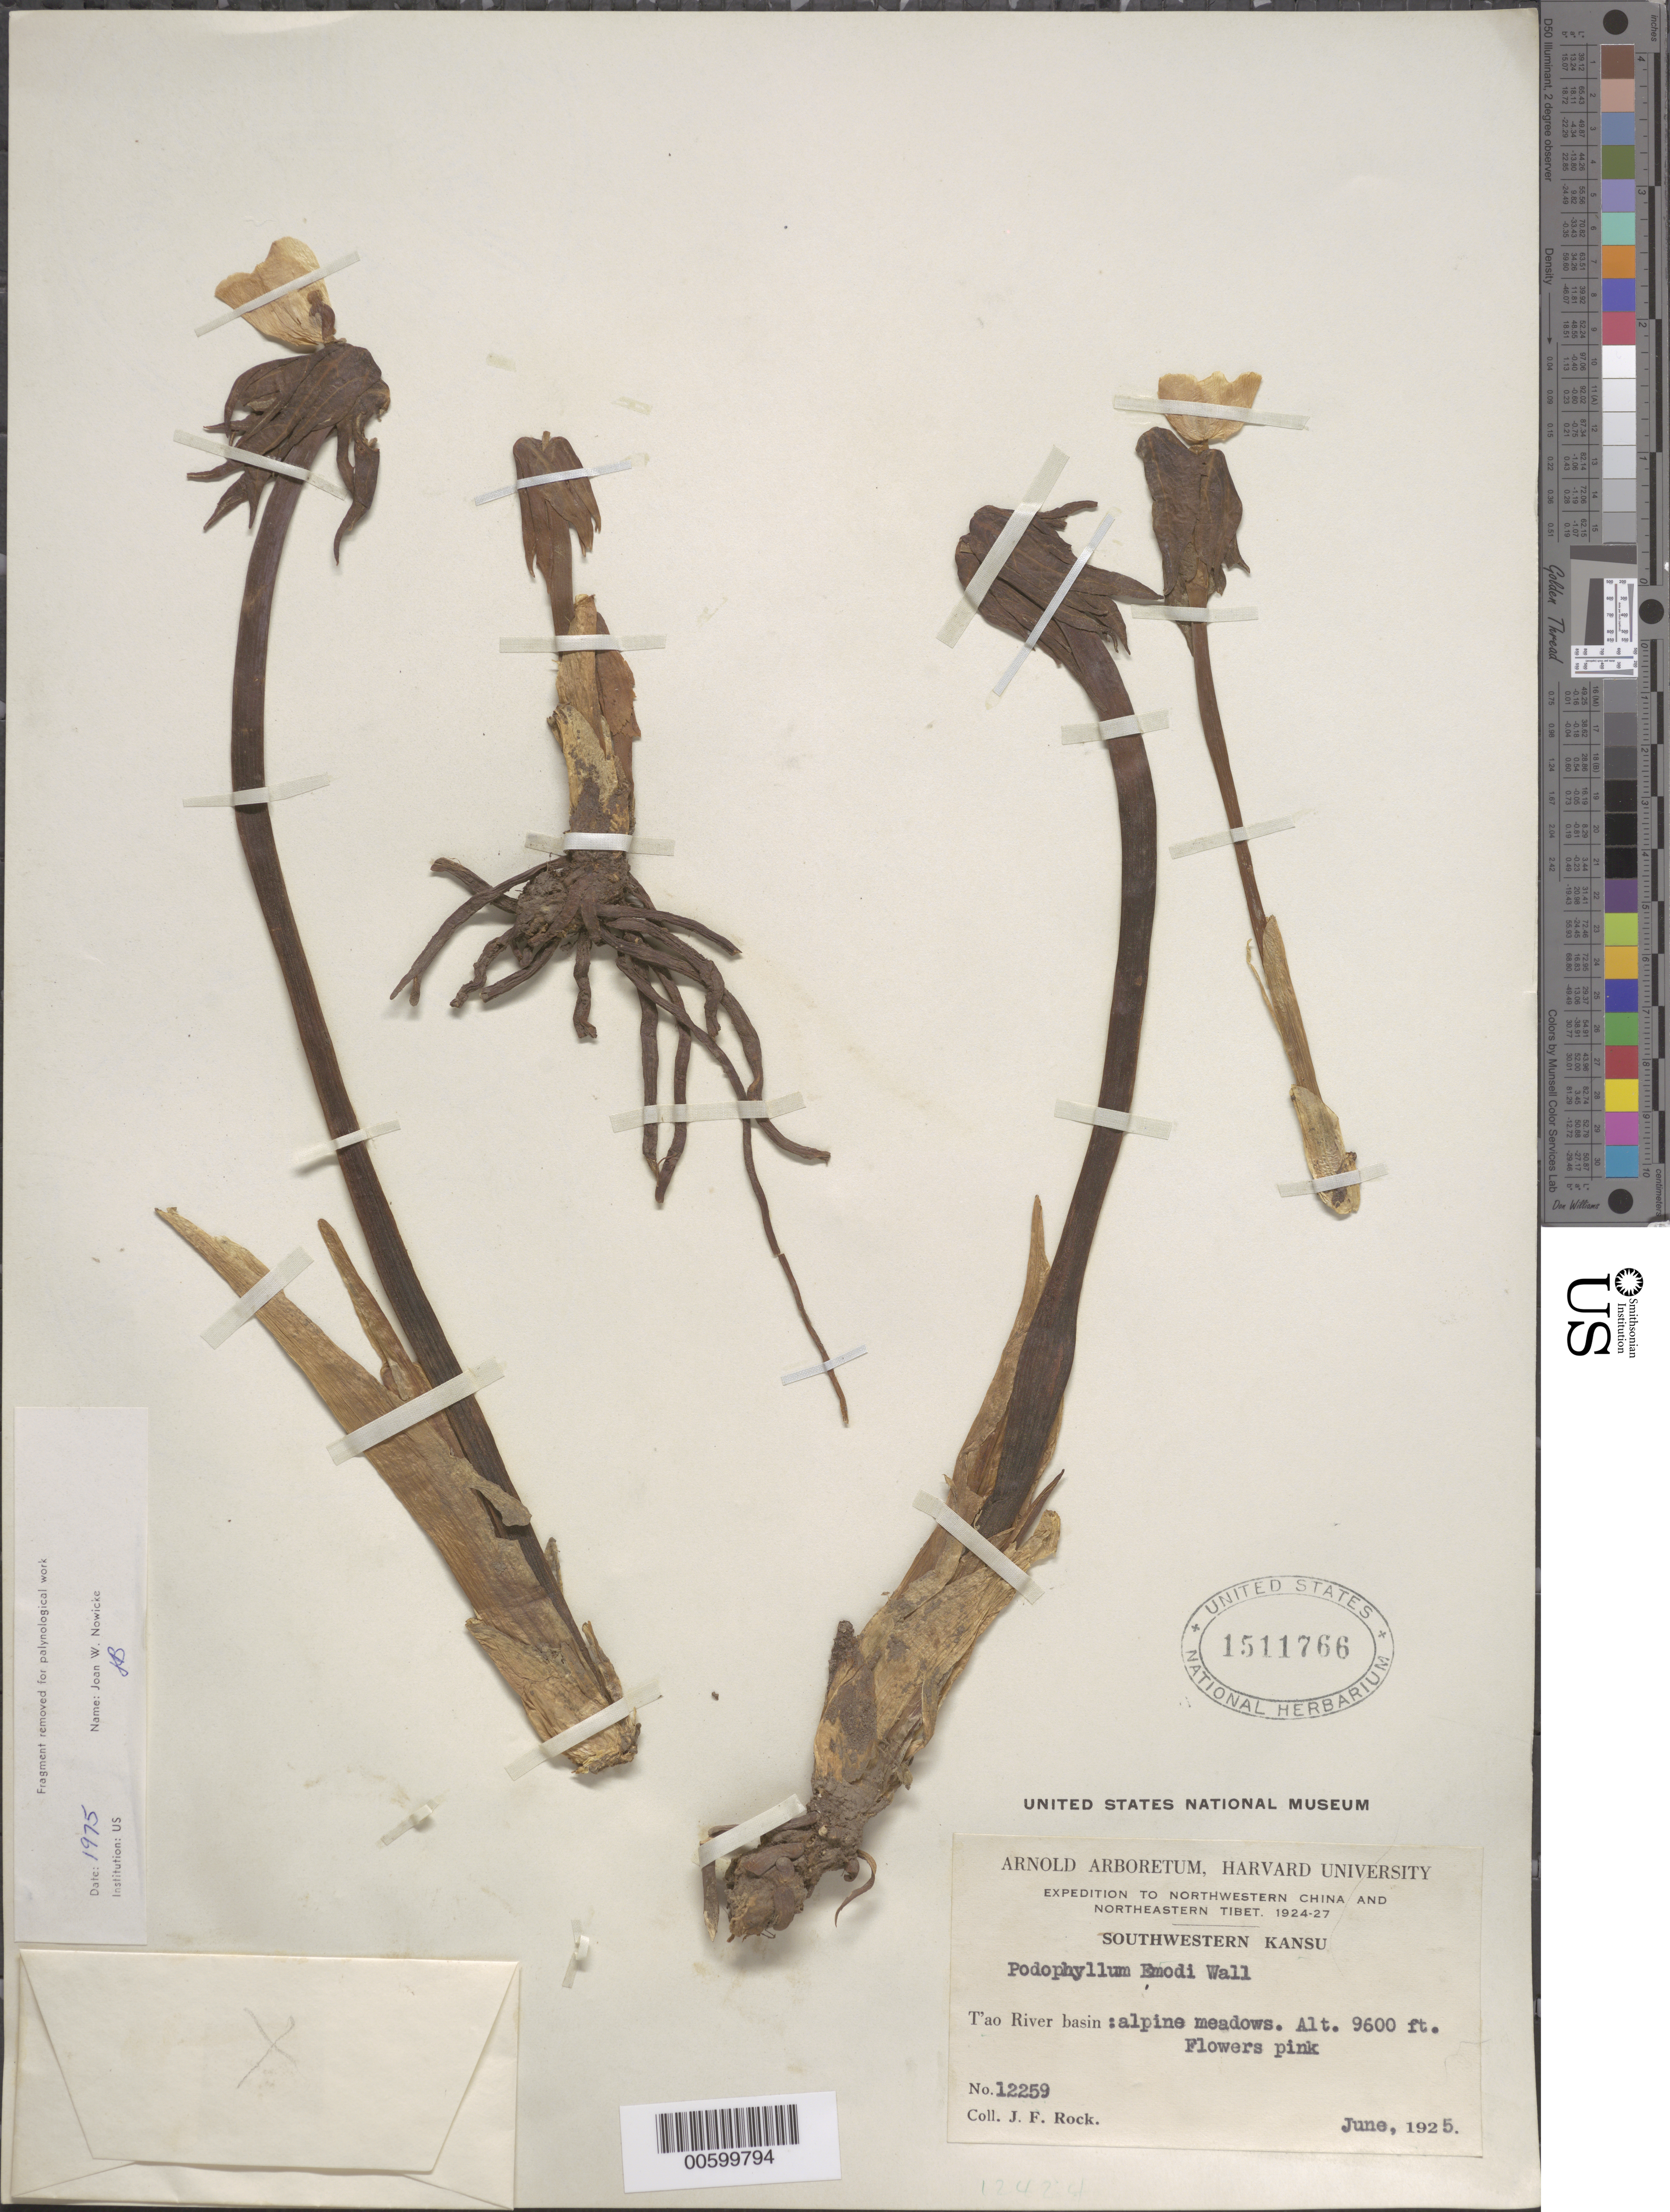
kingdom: Plantae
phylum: Tracheophyta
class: Magnoliopsida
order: Ranunculales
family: Berberidaceae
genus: Sinopodophyllum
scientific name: Sinopodophyllum hexandrum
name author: (Royle) T.S.Ying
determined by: Strong, Mark T., (BOT), Smithsonian Institution - National Museum of Natural History (UNITED STATES)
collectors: J. F. Rock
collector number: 12259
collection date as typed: Jun 1925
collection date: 1925-06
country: China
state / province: Gansu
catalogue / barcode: US 1511766